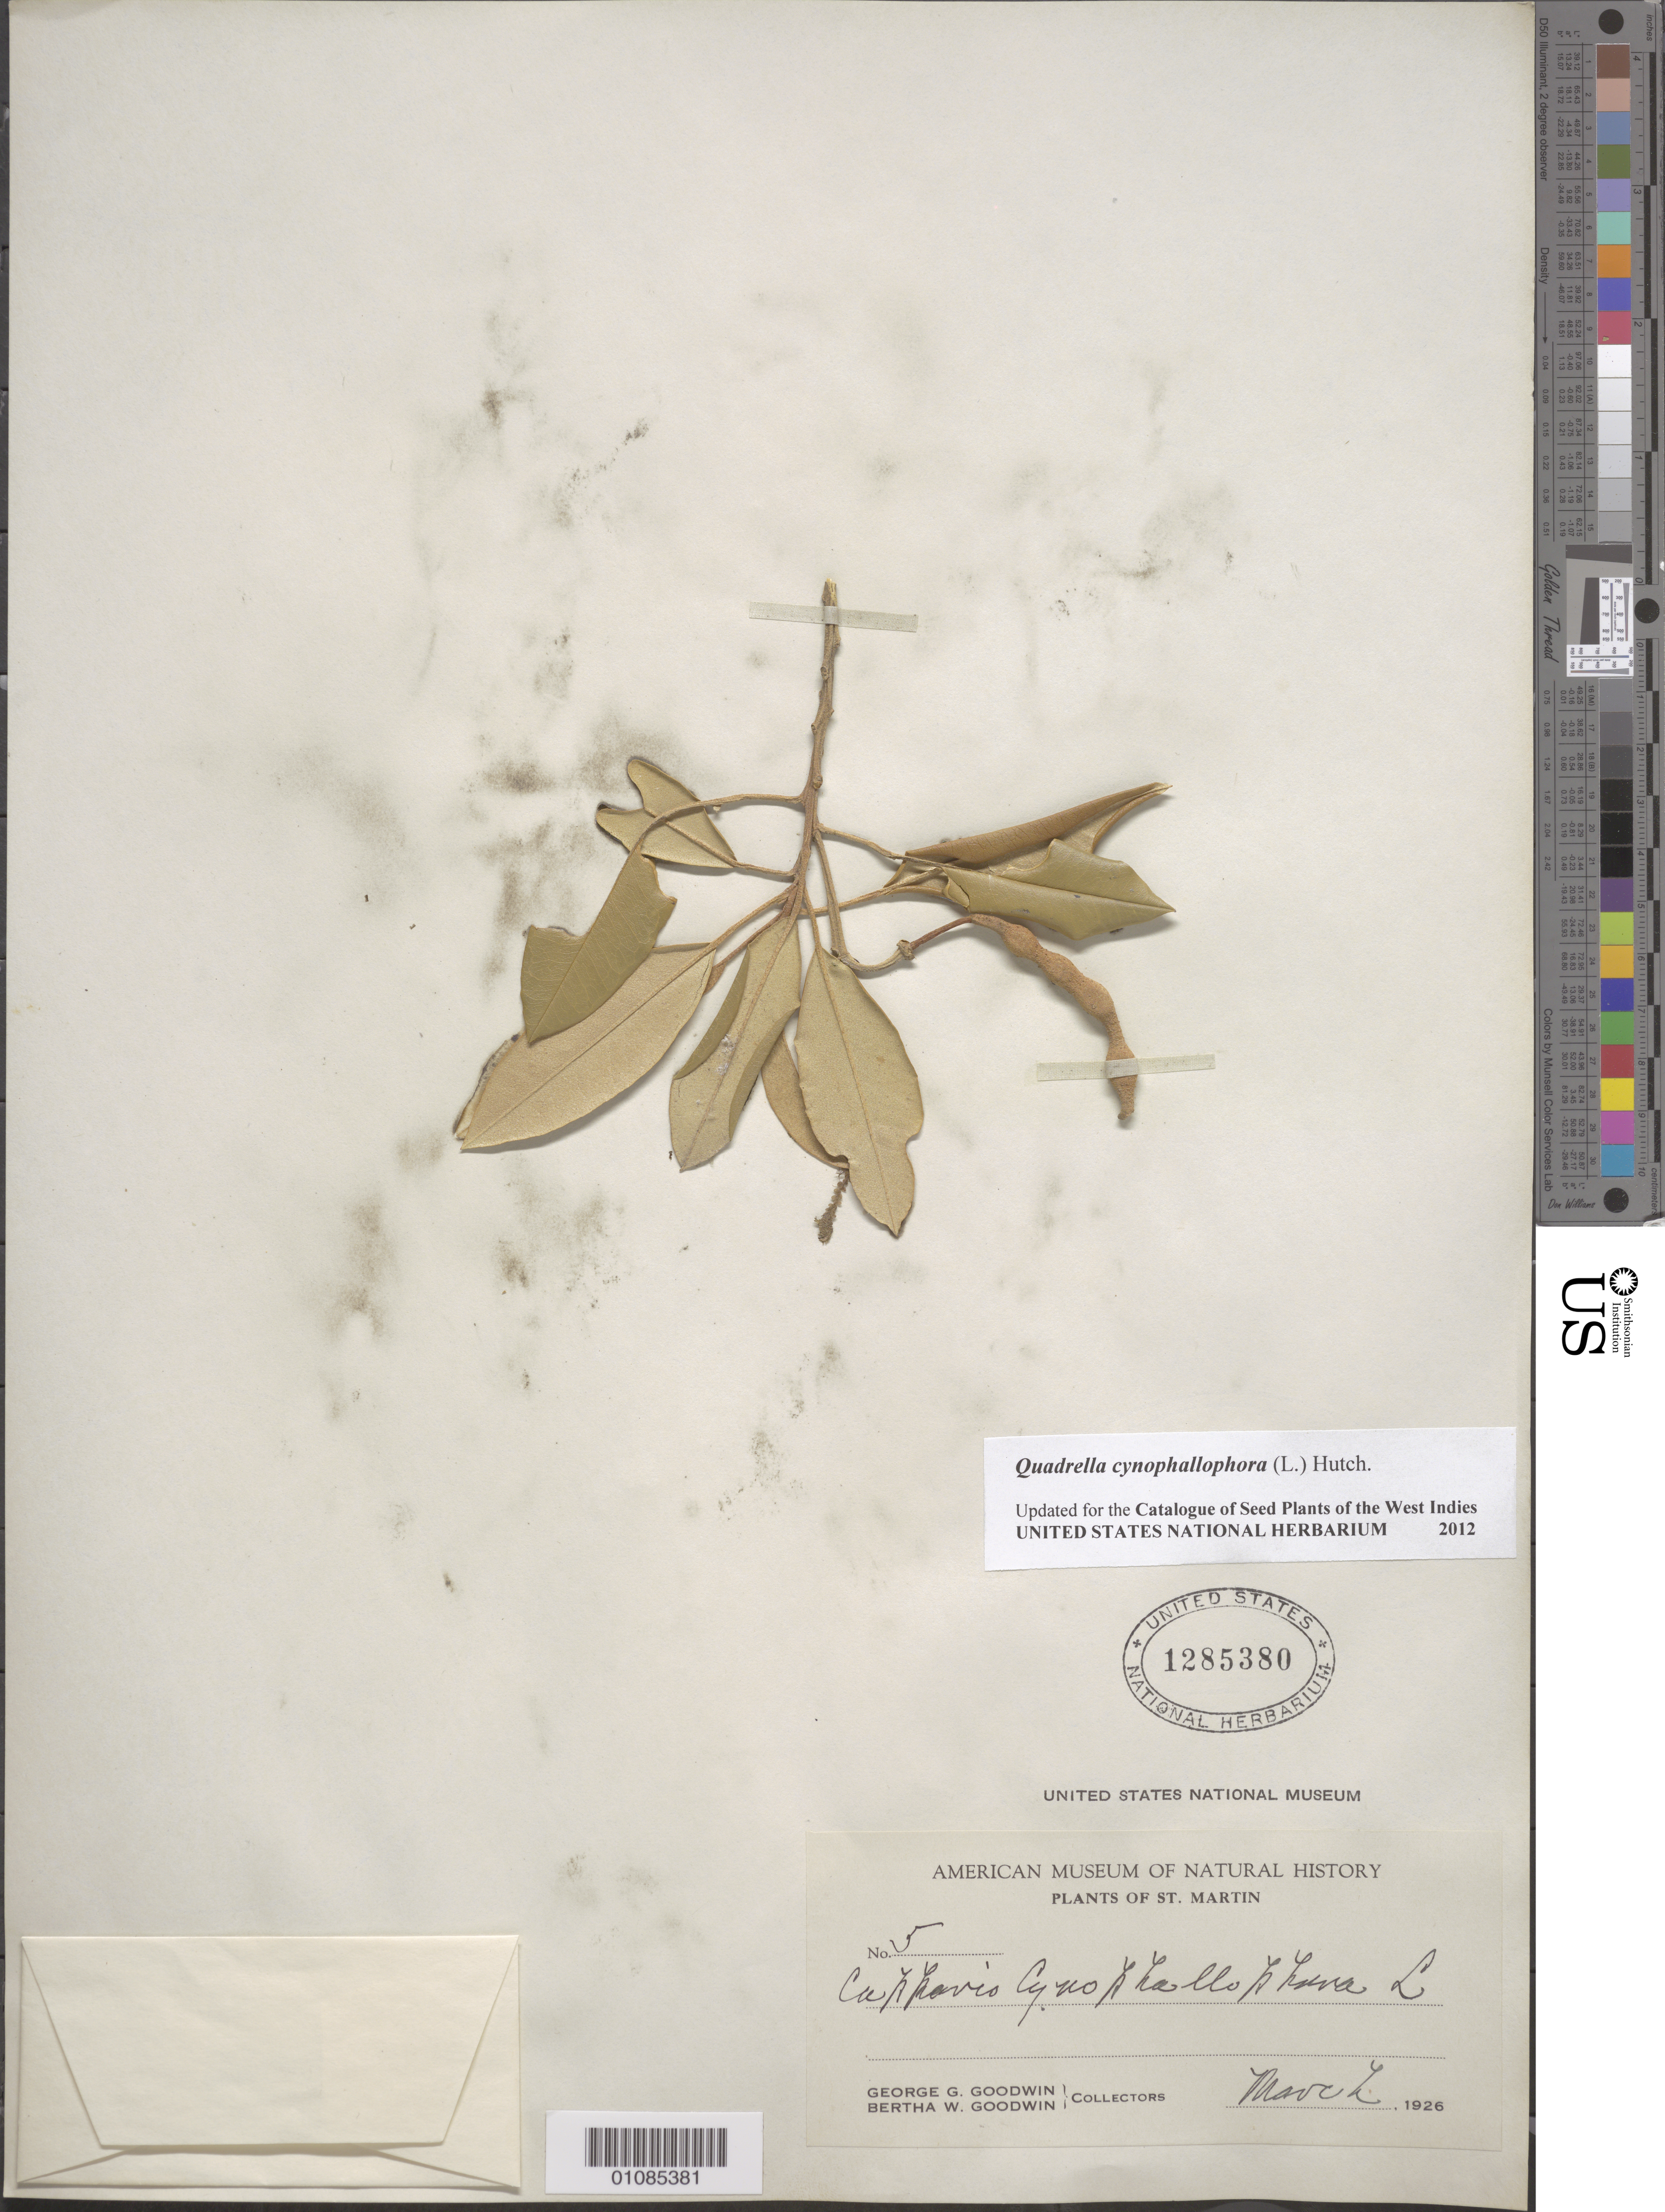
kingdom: Plantae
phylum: Tracheophyta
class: Magnoliopsida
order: Brassicales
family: Capparaceae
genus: Quadrella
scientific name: Quadrella cynophallophora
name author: (L.) Hutch.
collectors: G. Goodwin & B. Goodwin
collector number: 5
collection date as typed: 02 Mar 1926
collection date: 1926-03-02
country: Sint Maartin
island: Sint Maarten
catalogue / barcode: US 1285380